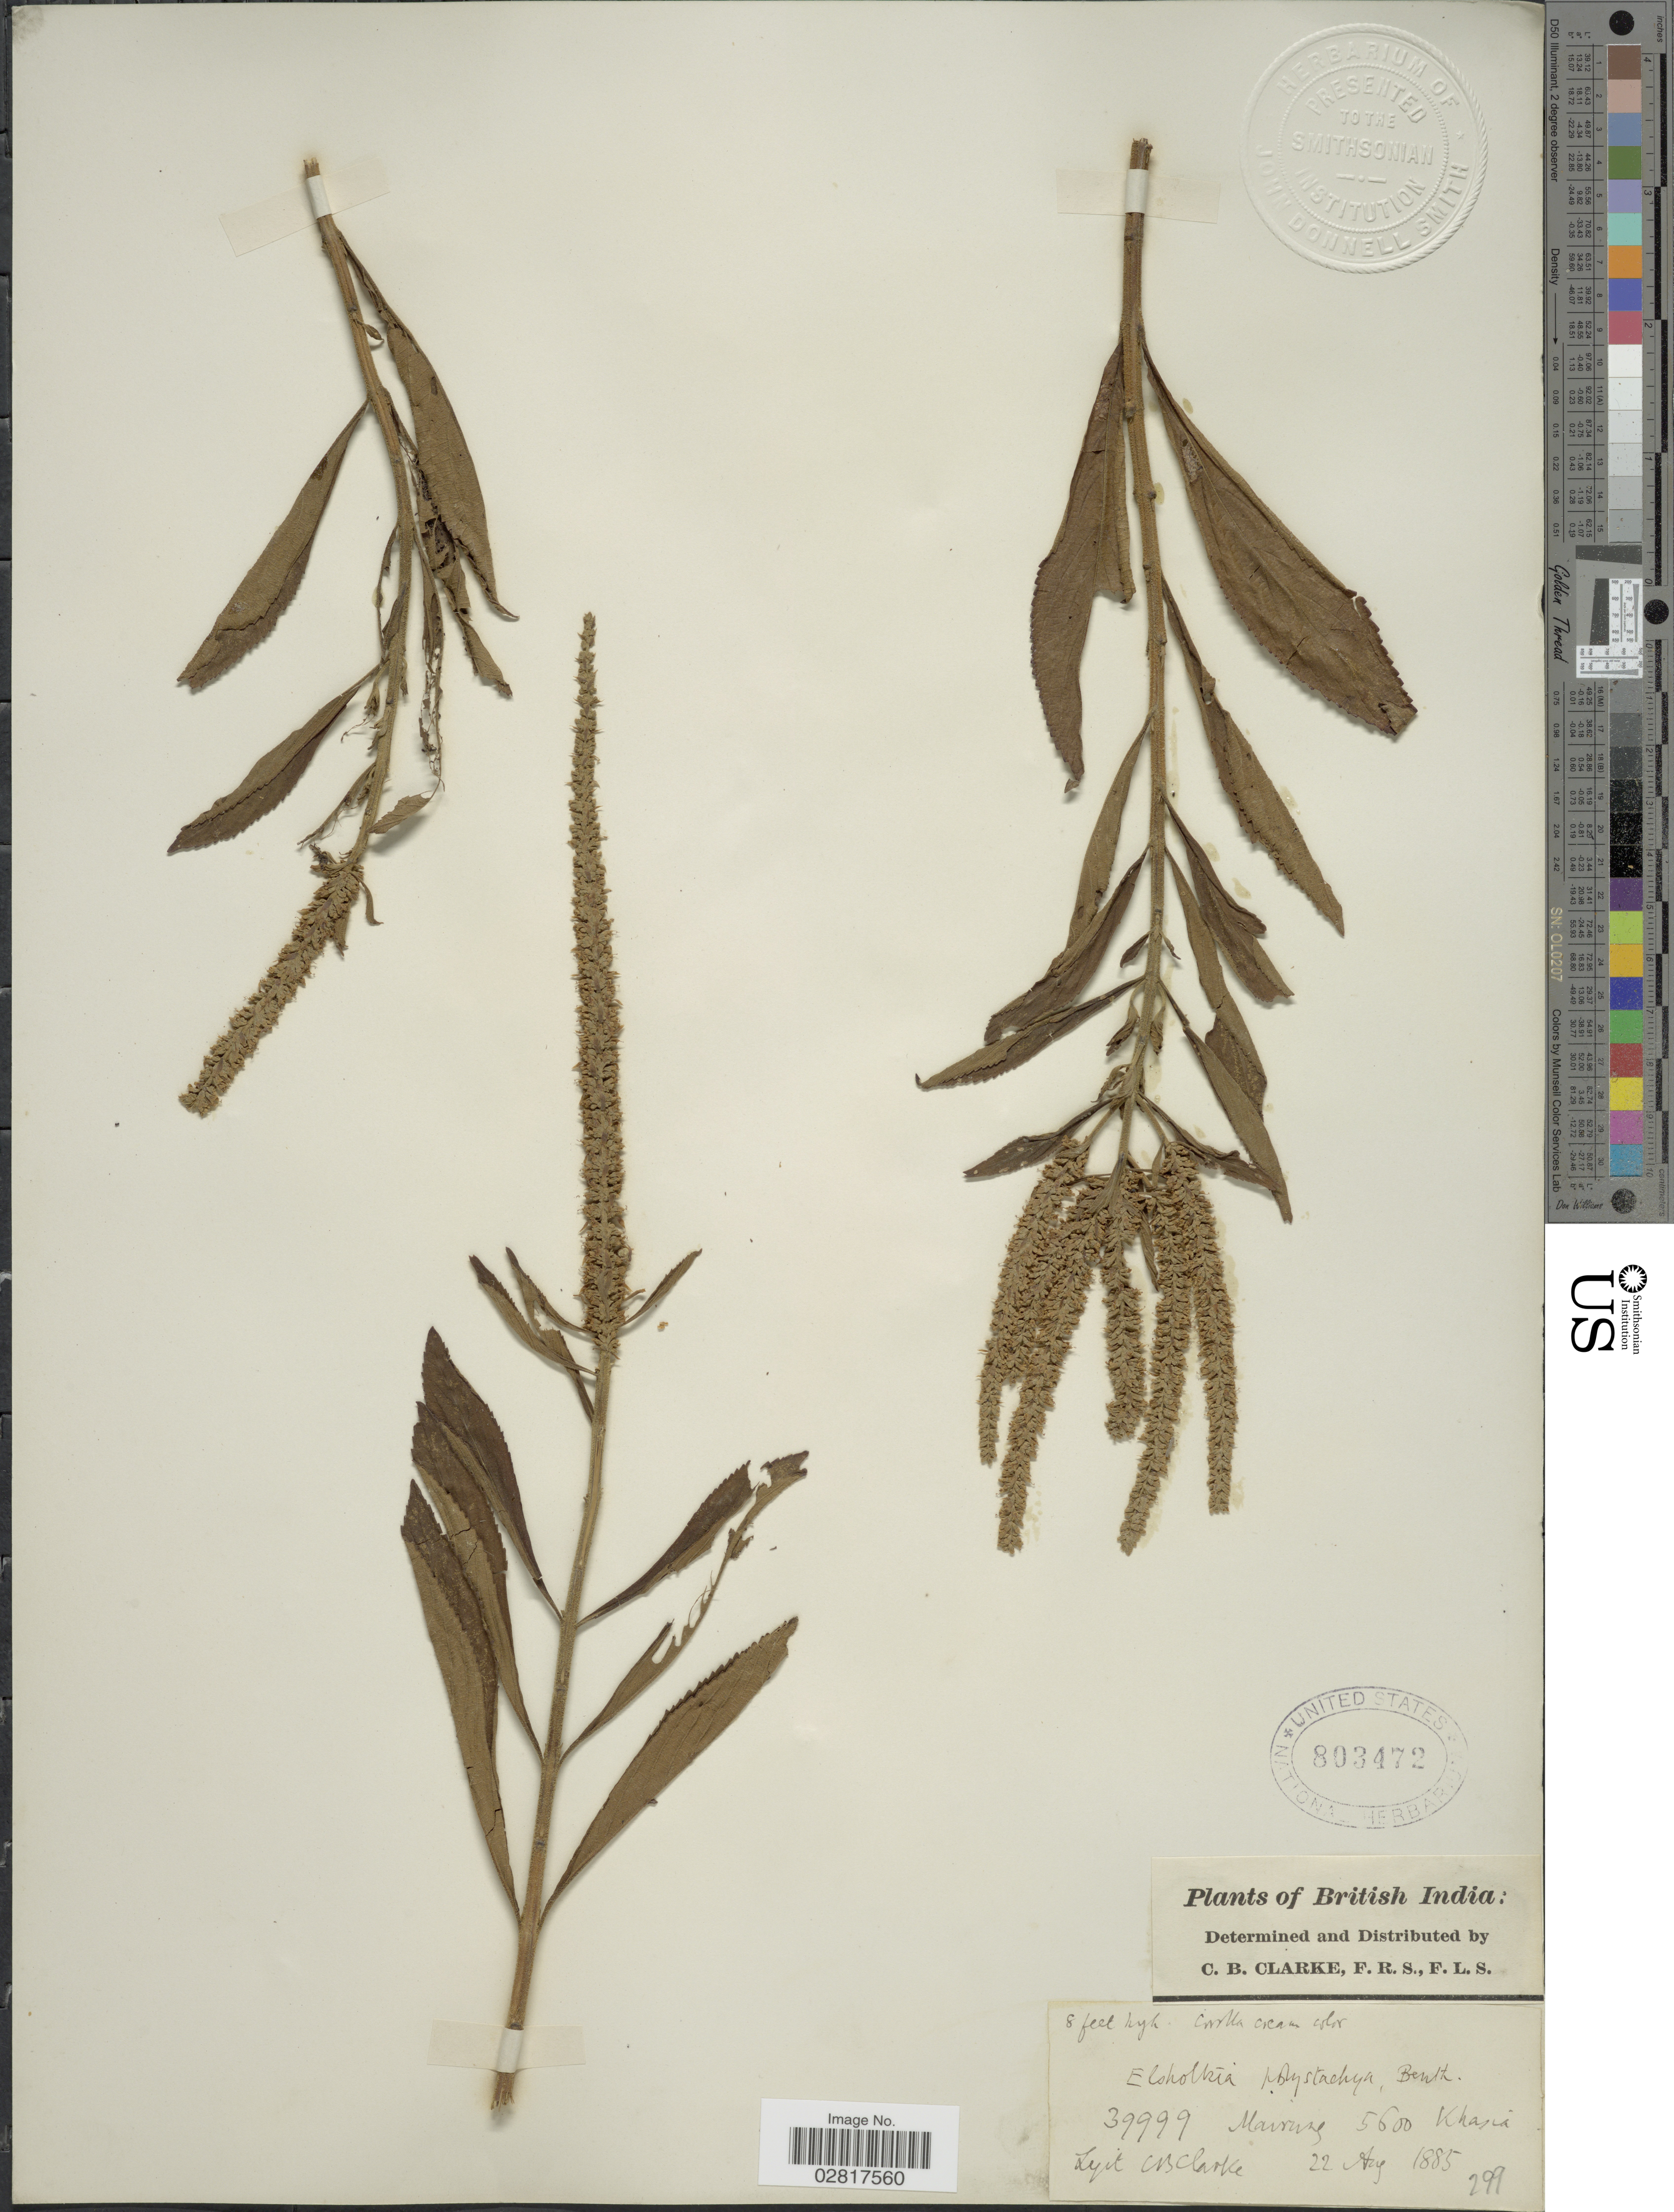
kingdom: Plantae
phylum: Tracheophyta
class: Magnoliopsida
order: Lamiales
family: Lamiaceae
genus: Elsholtzia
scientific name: Elsholtzia fruticosa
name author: (D. Don) Rehder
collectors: C. B. Clarke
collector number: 39999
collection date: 1885-08-22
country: India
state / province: Meghalaya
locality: British India, Mairung, Khasia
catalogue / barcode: US 803472